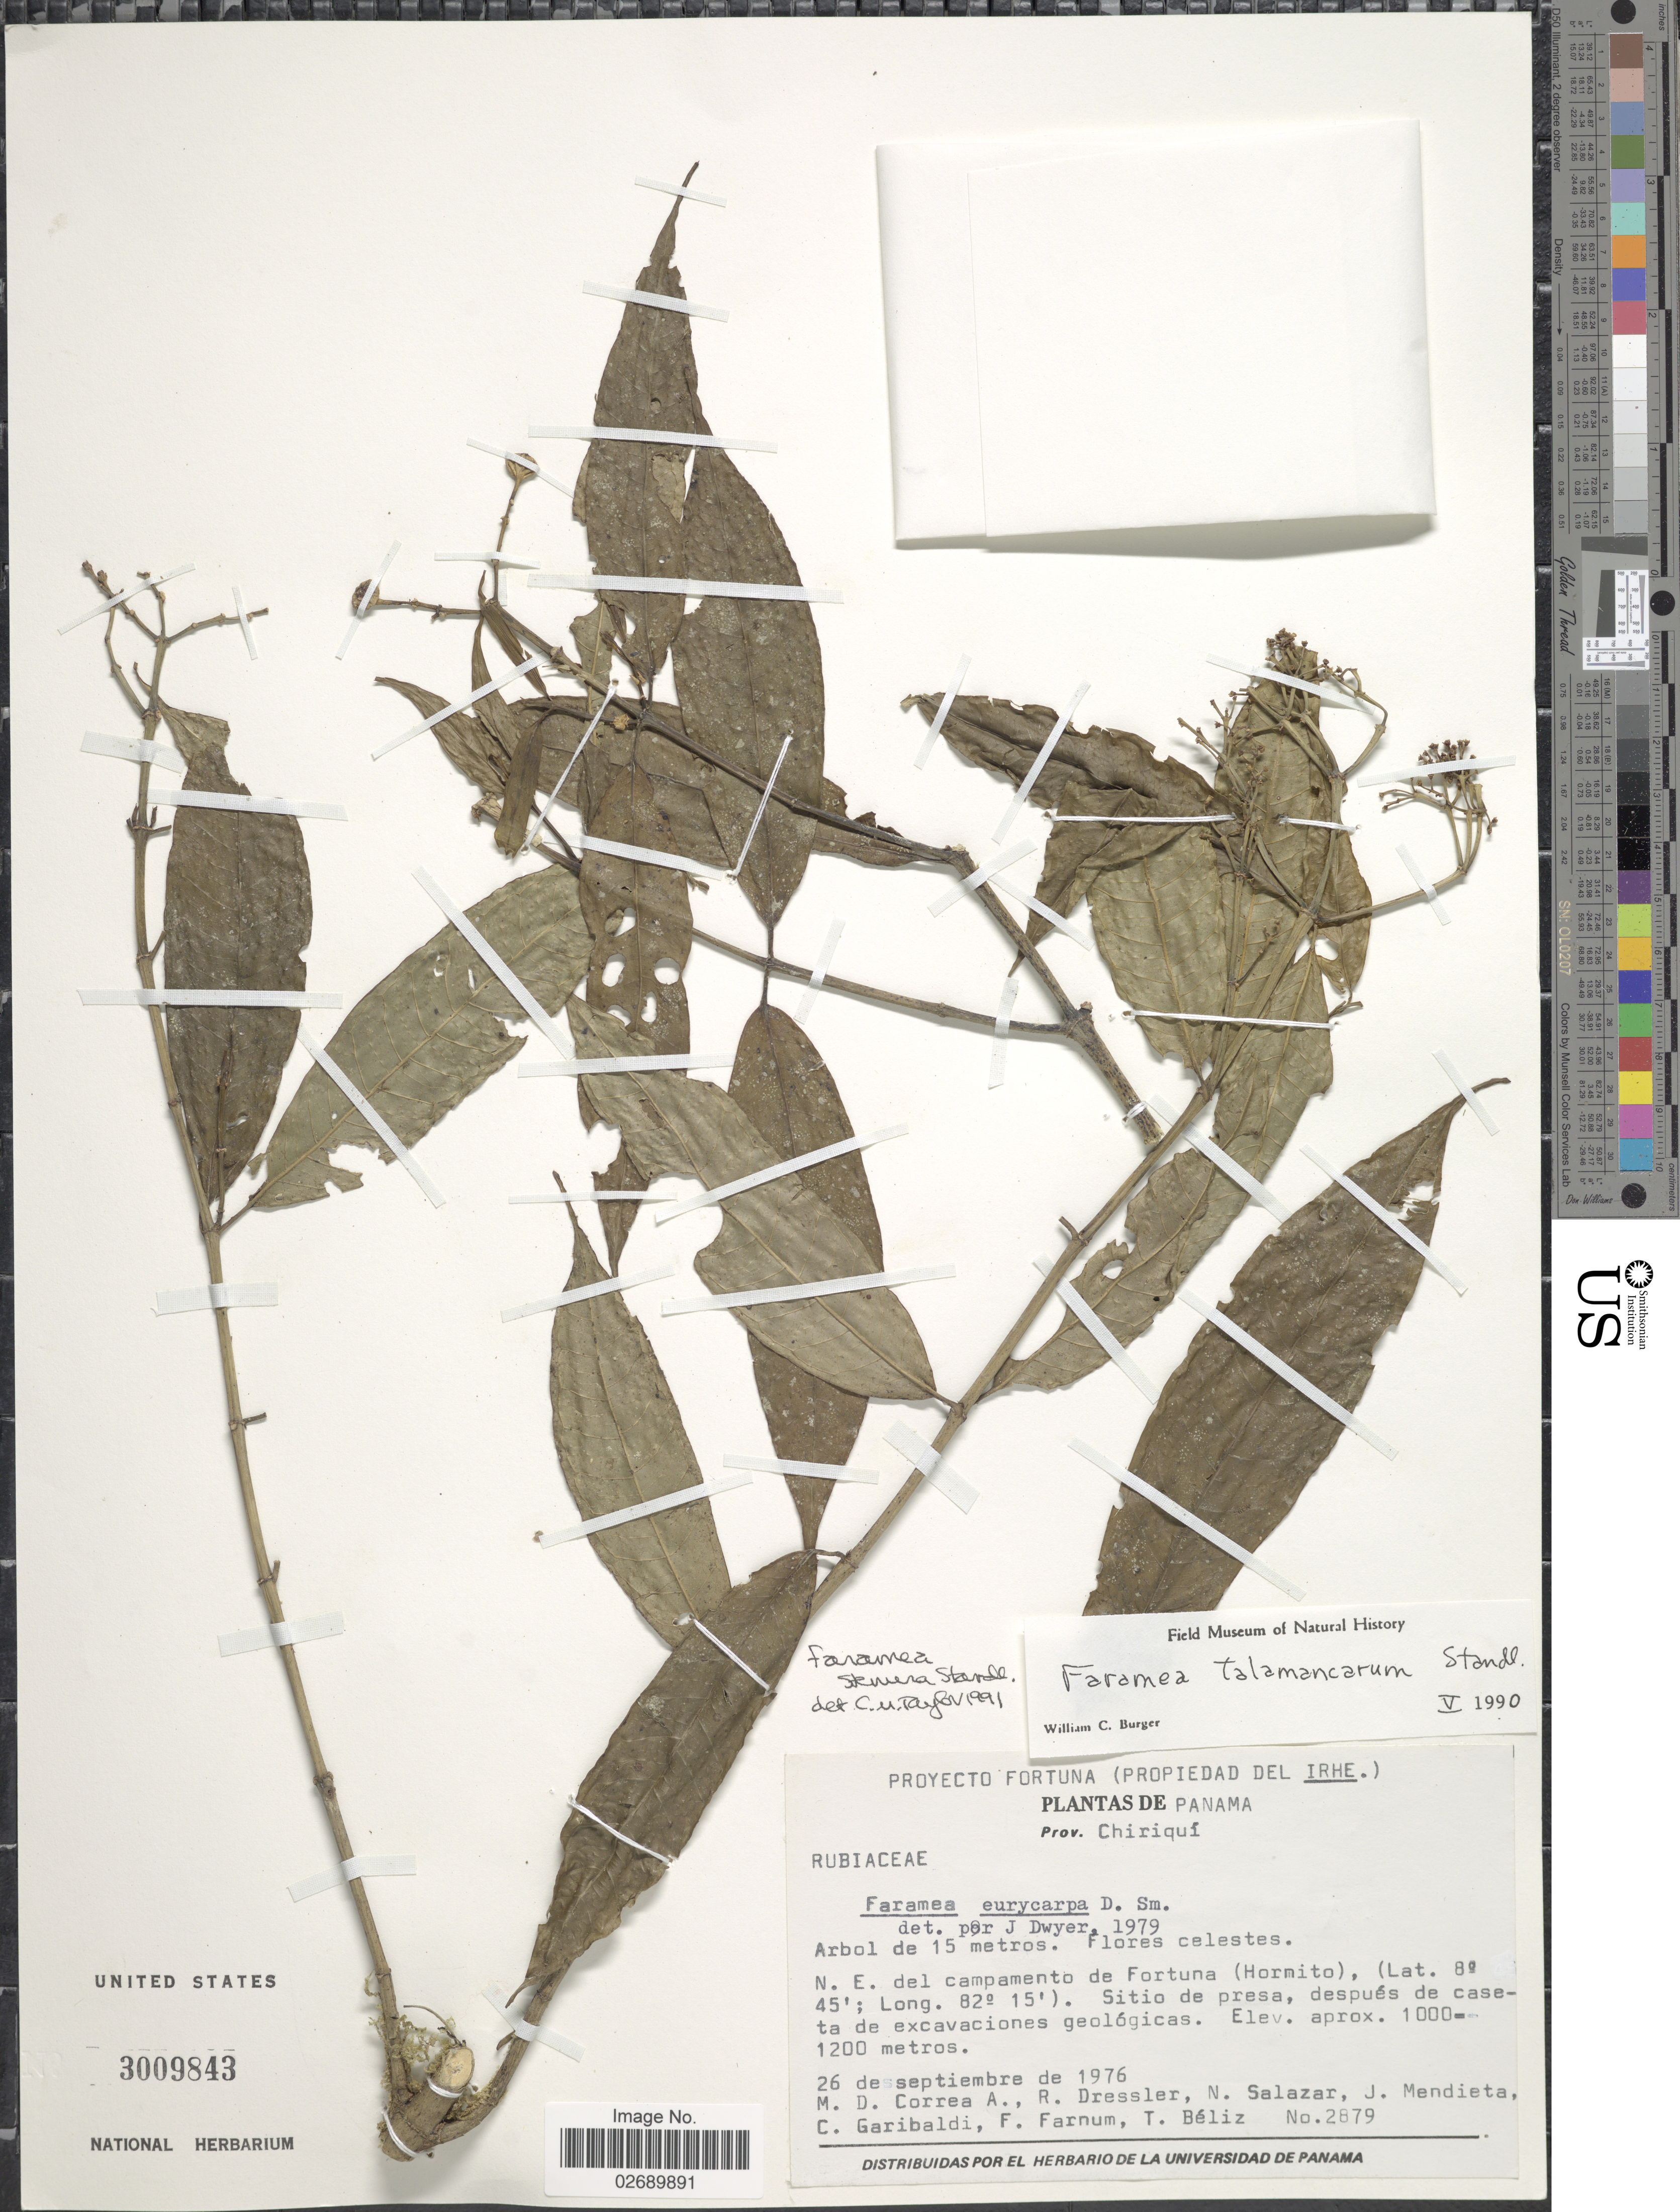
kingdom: Plantae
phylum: Tracheophyta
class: Magnoliopsida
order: Gentianales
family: Rubiaceae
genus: Faramea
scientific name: Faramea stenura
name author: Standl.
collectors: M. D. Corrêa-A., R. Dressler, N. Salazar & J. Mendieta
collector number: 2879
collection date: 1976-09-26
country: Panama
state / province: Chiriqui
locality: N. E. del campamento de Fortuna (Hormito)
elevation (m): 1000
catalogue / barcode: US 3009843